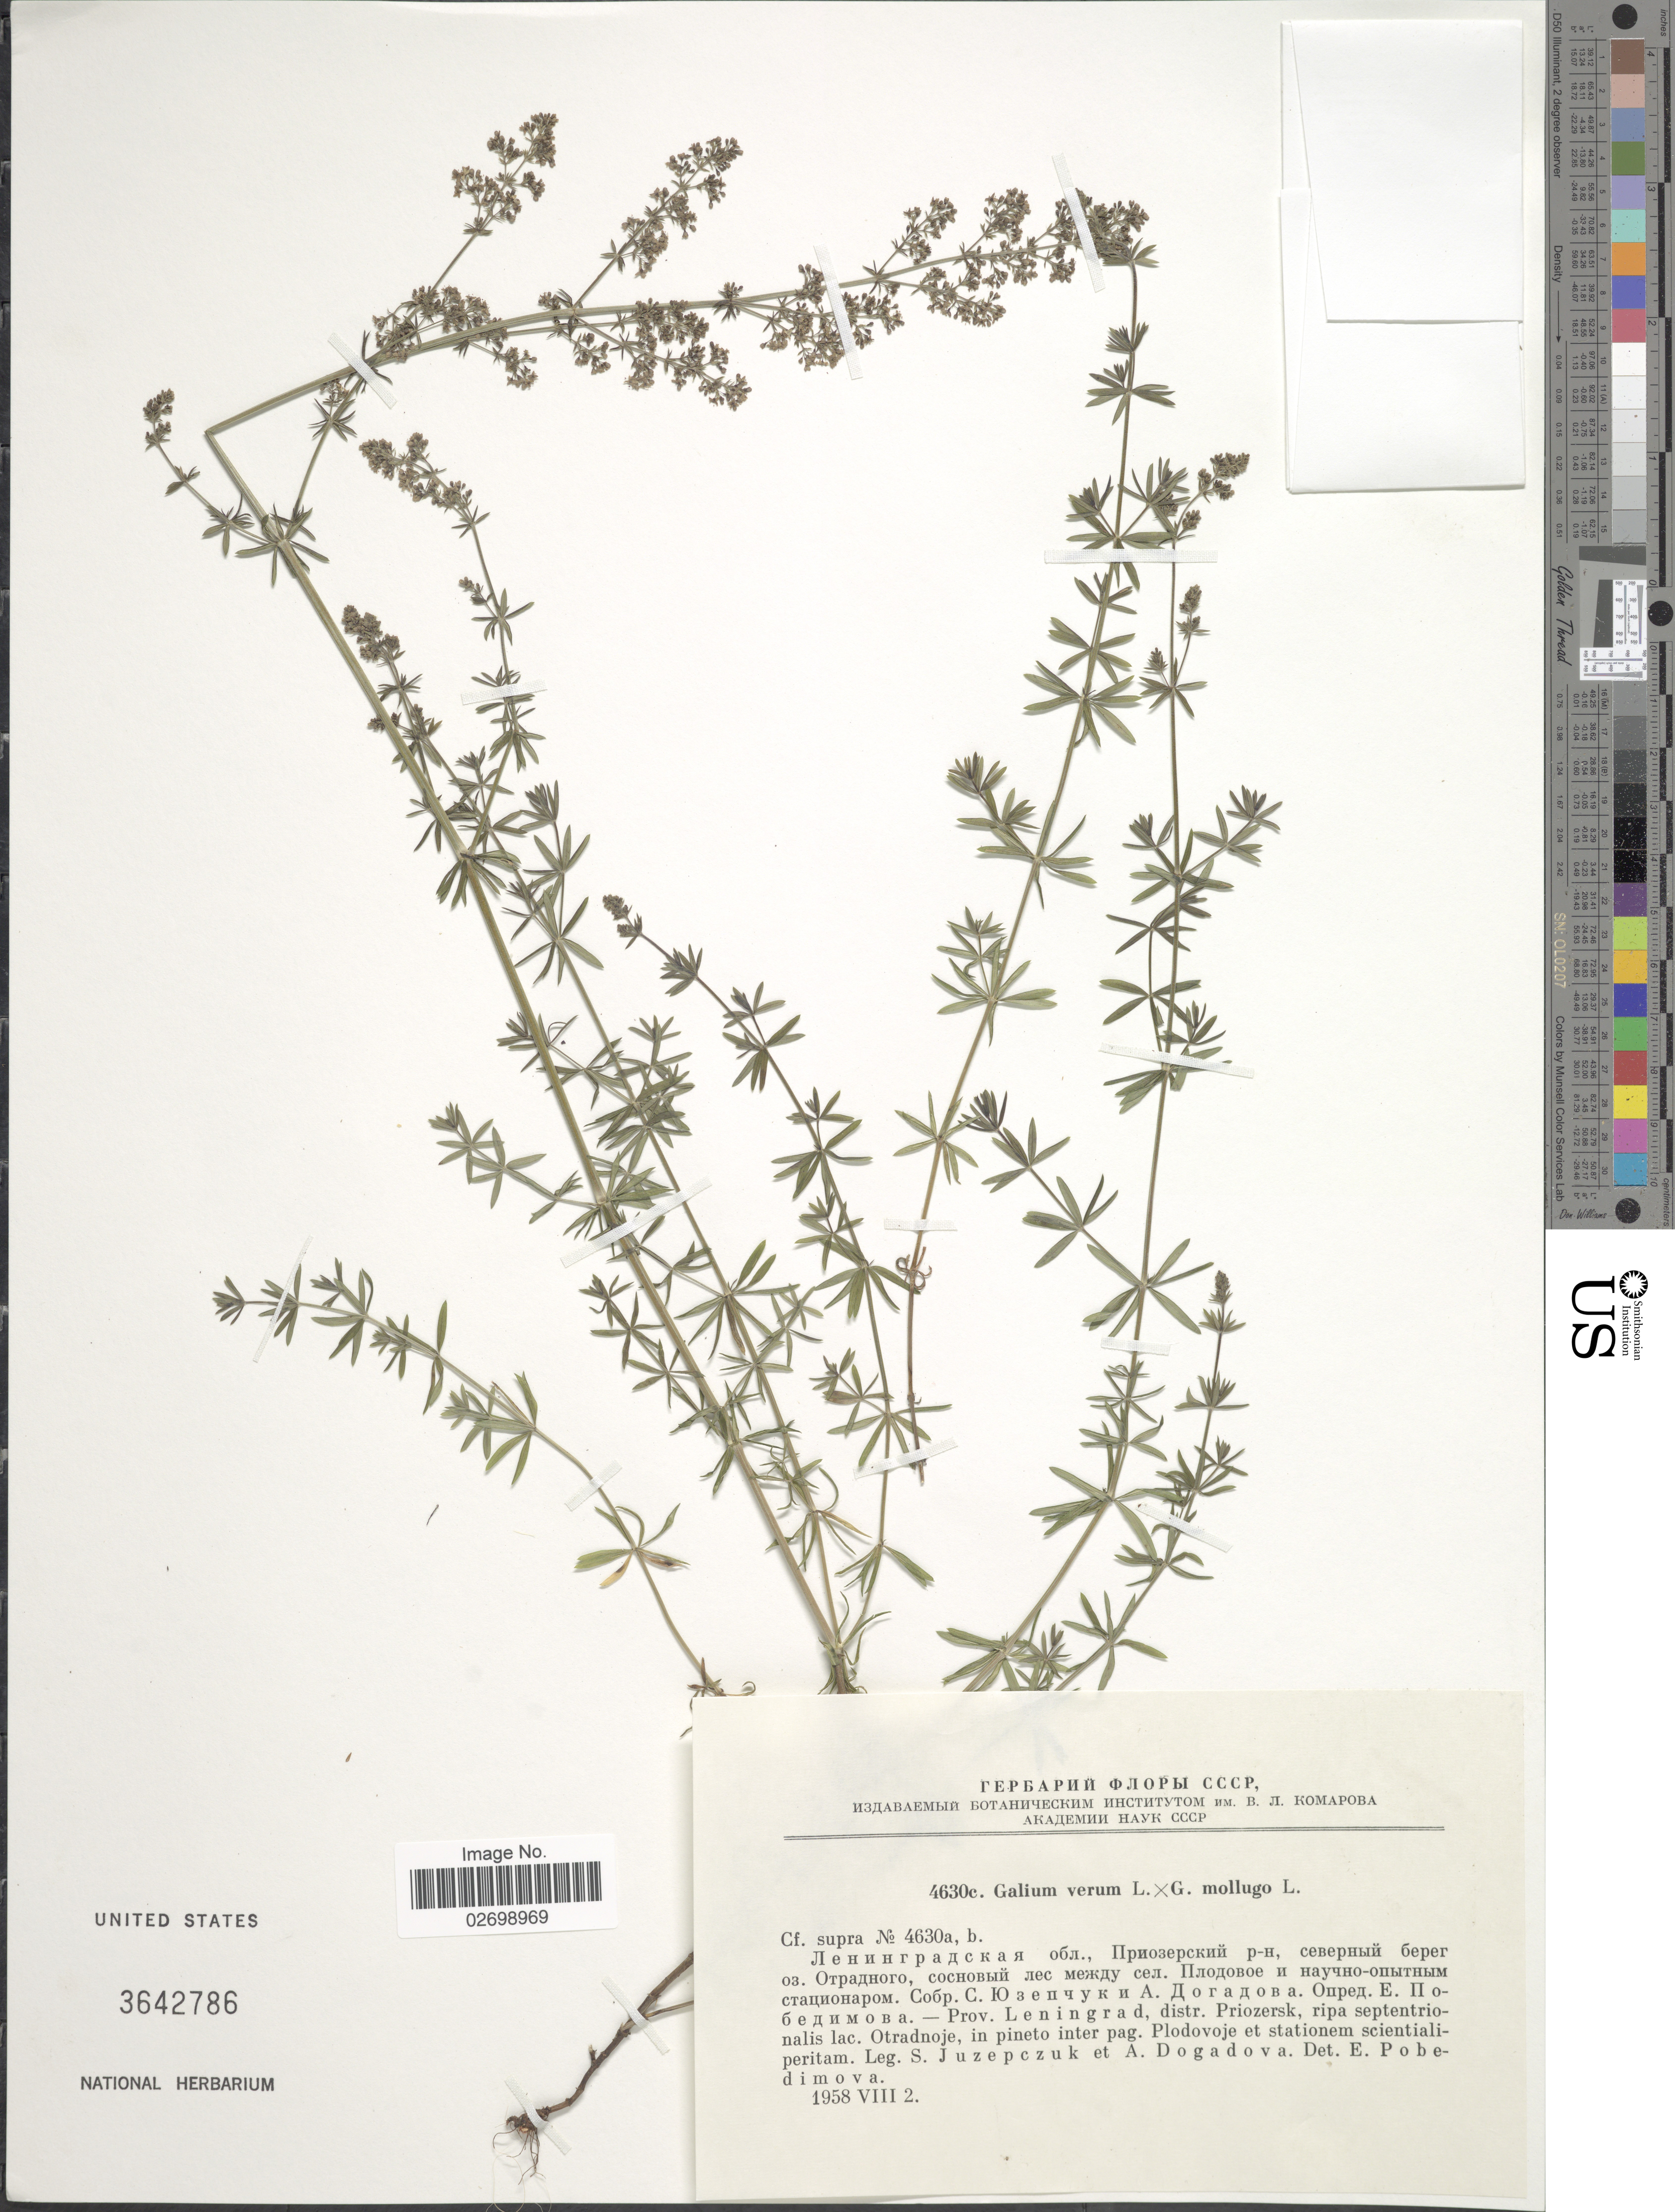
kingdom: Plantae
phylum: Tracheophyta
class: Magnoliopsida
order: Gentianales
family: Rubiaceae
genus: Galium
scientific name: Galium verum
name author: L.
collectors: S. V. Juzepczuk & A. Dogadova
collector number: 4630c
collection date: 1958-08-02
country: Russian Federation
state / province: St. Petersburg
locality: Prov. Leningrad, distr. Priozersk, ripa septentrionalis lac. Otradnoje, in pineto inter pag. Plodovoje et stationem scientaliperitam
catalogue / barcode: US 3642786